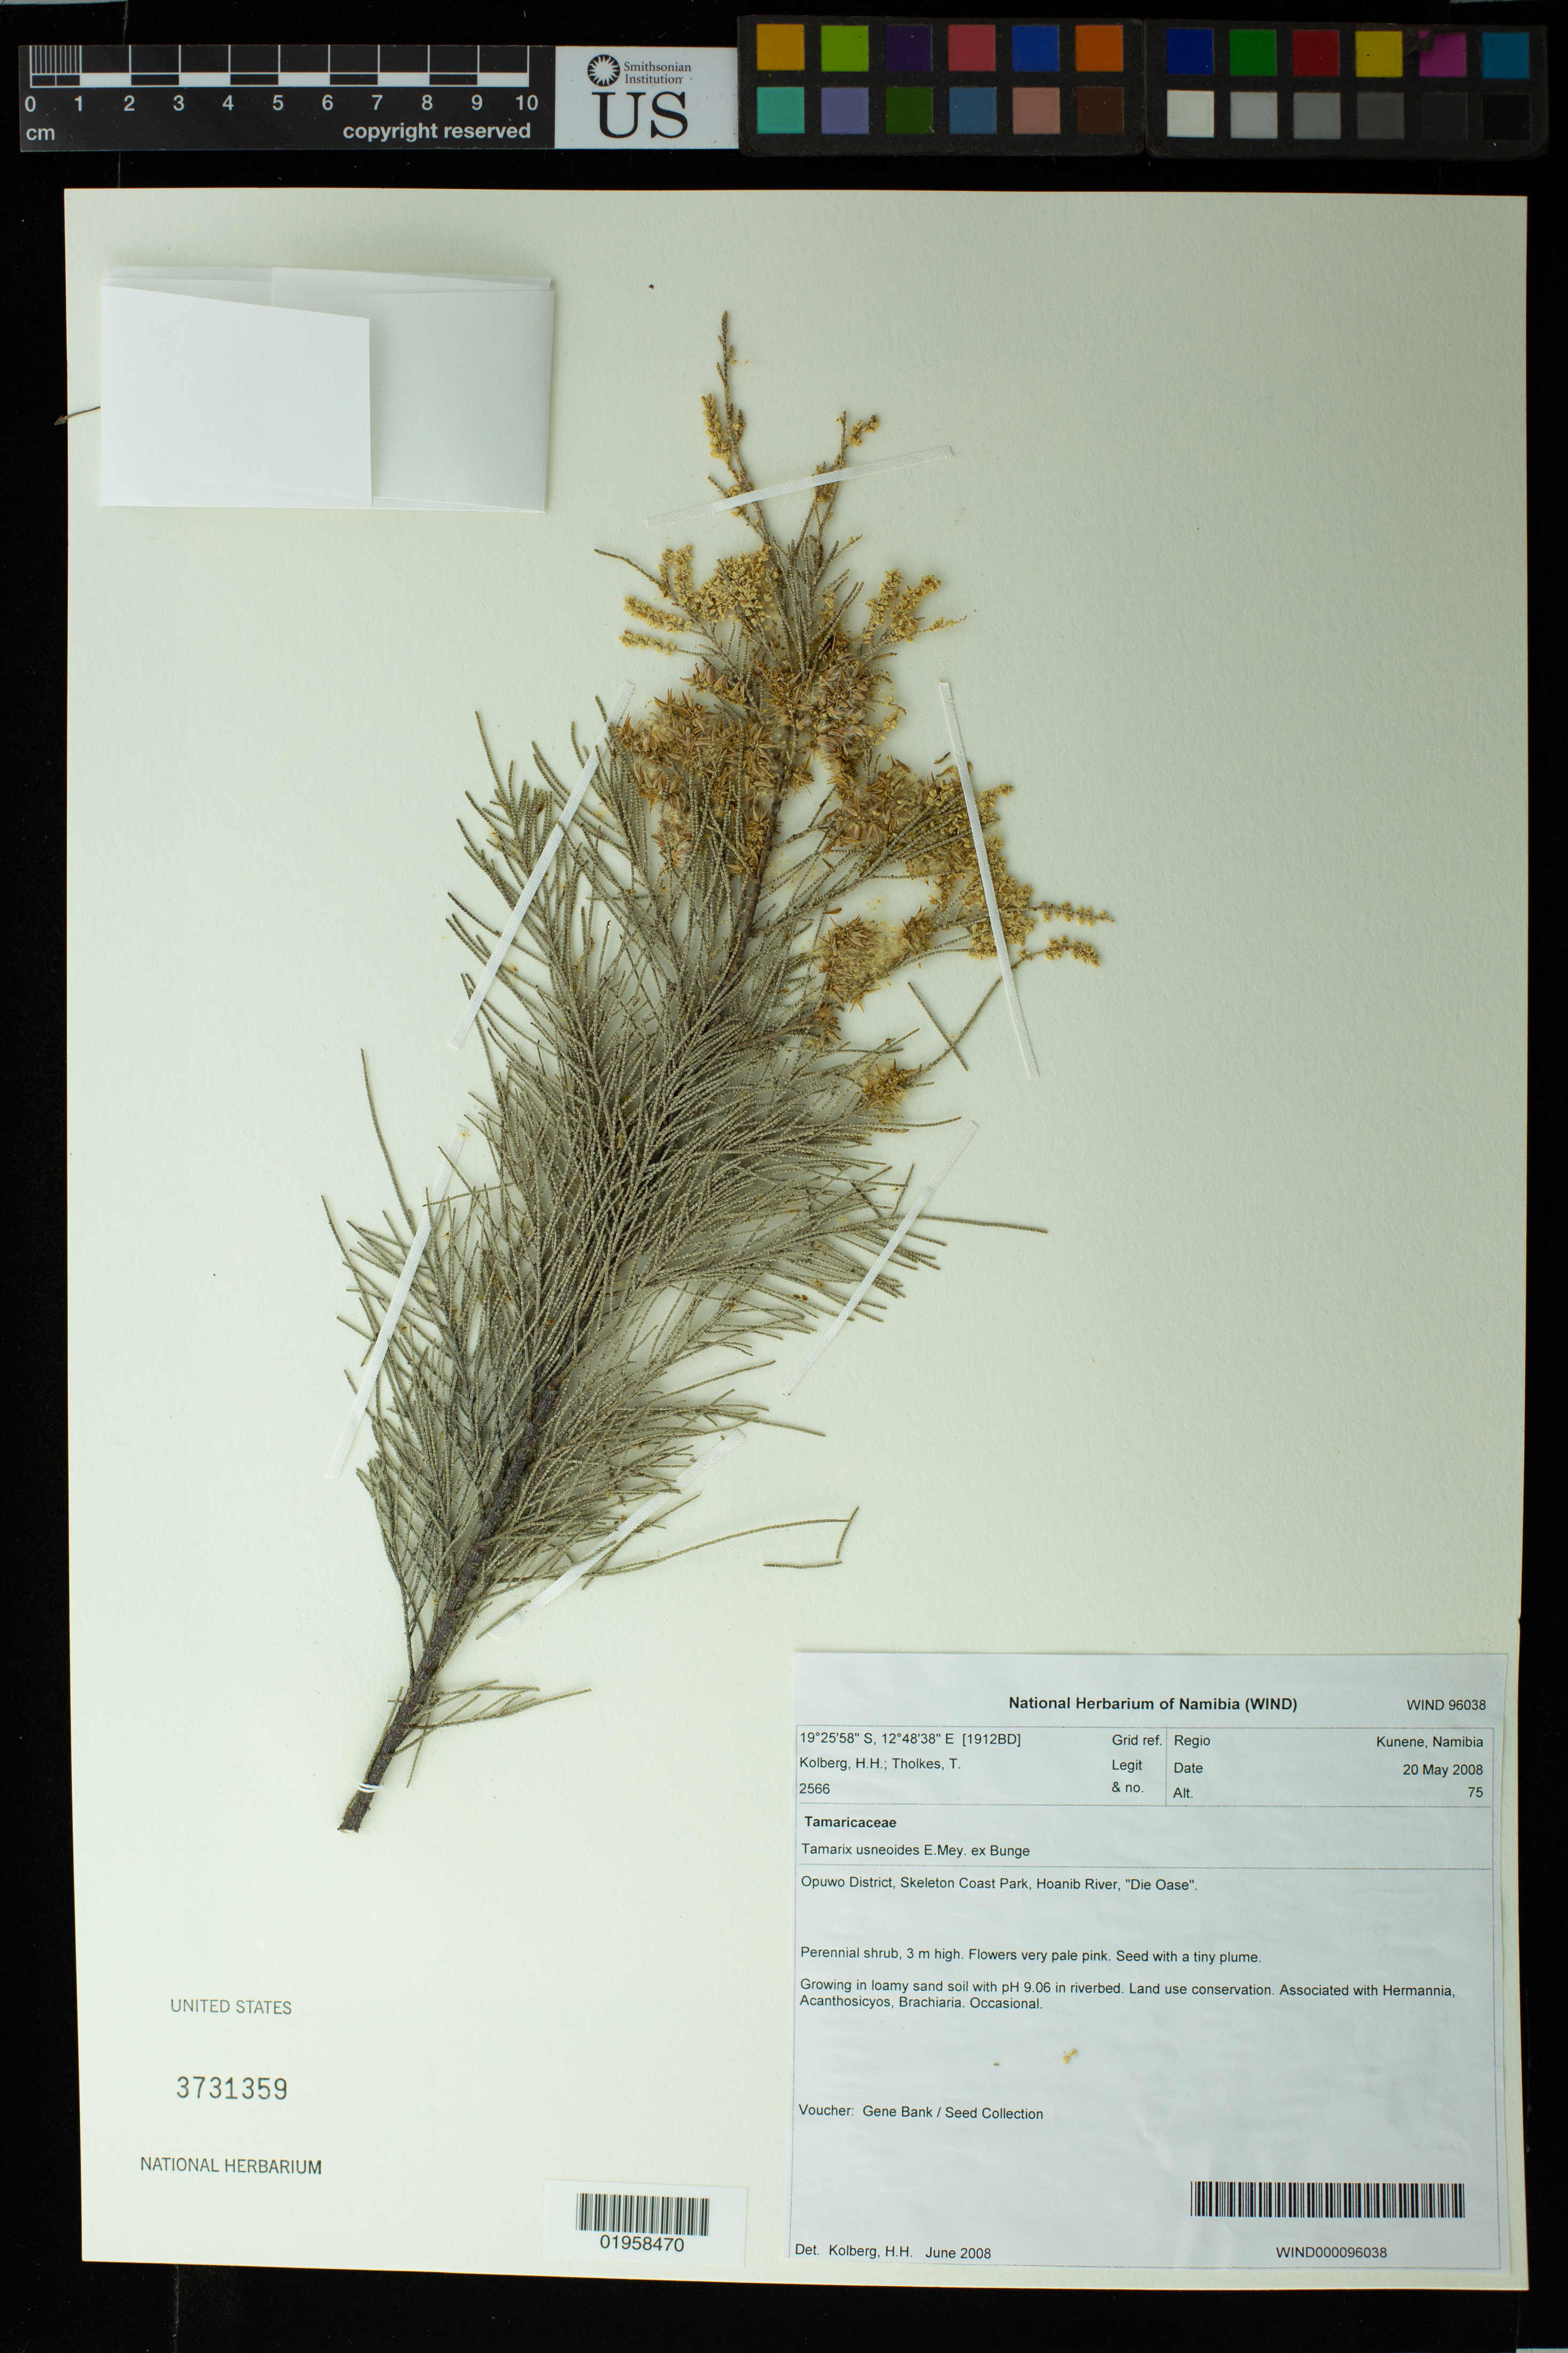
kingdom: Plantae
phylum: Tracheophyta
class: Magnoliopsida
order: Caryophyllales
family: Tamaricaceae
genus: Tamarix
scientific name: Tamarix usneoides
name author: E. Mey. ex Bunge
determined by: Kolberg, H. H.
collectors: H. H. Kolberg & T. Tholkes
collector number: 2566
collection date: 2008-05-20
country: Namibia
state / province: Kunene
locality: Opuwo District. Skeleton Coast Park, Hoanib River, "Die Oase"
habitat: Growing in loamy sand soil with pH 9.06 in riverbed. Landuse conservation. Associated with Hermannia. Acanthosicyos, Brachiaria. Occasional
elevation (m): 75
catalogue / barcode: US 3731359